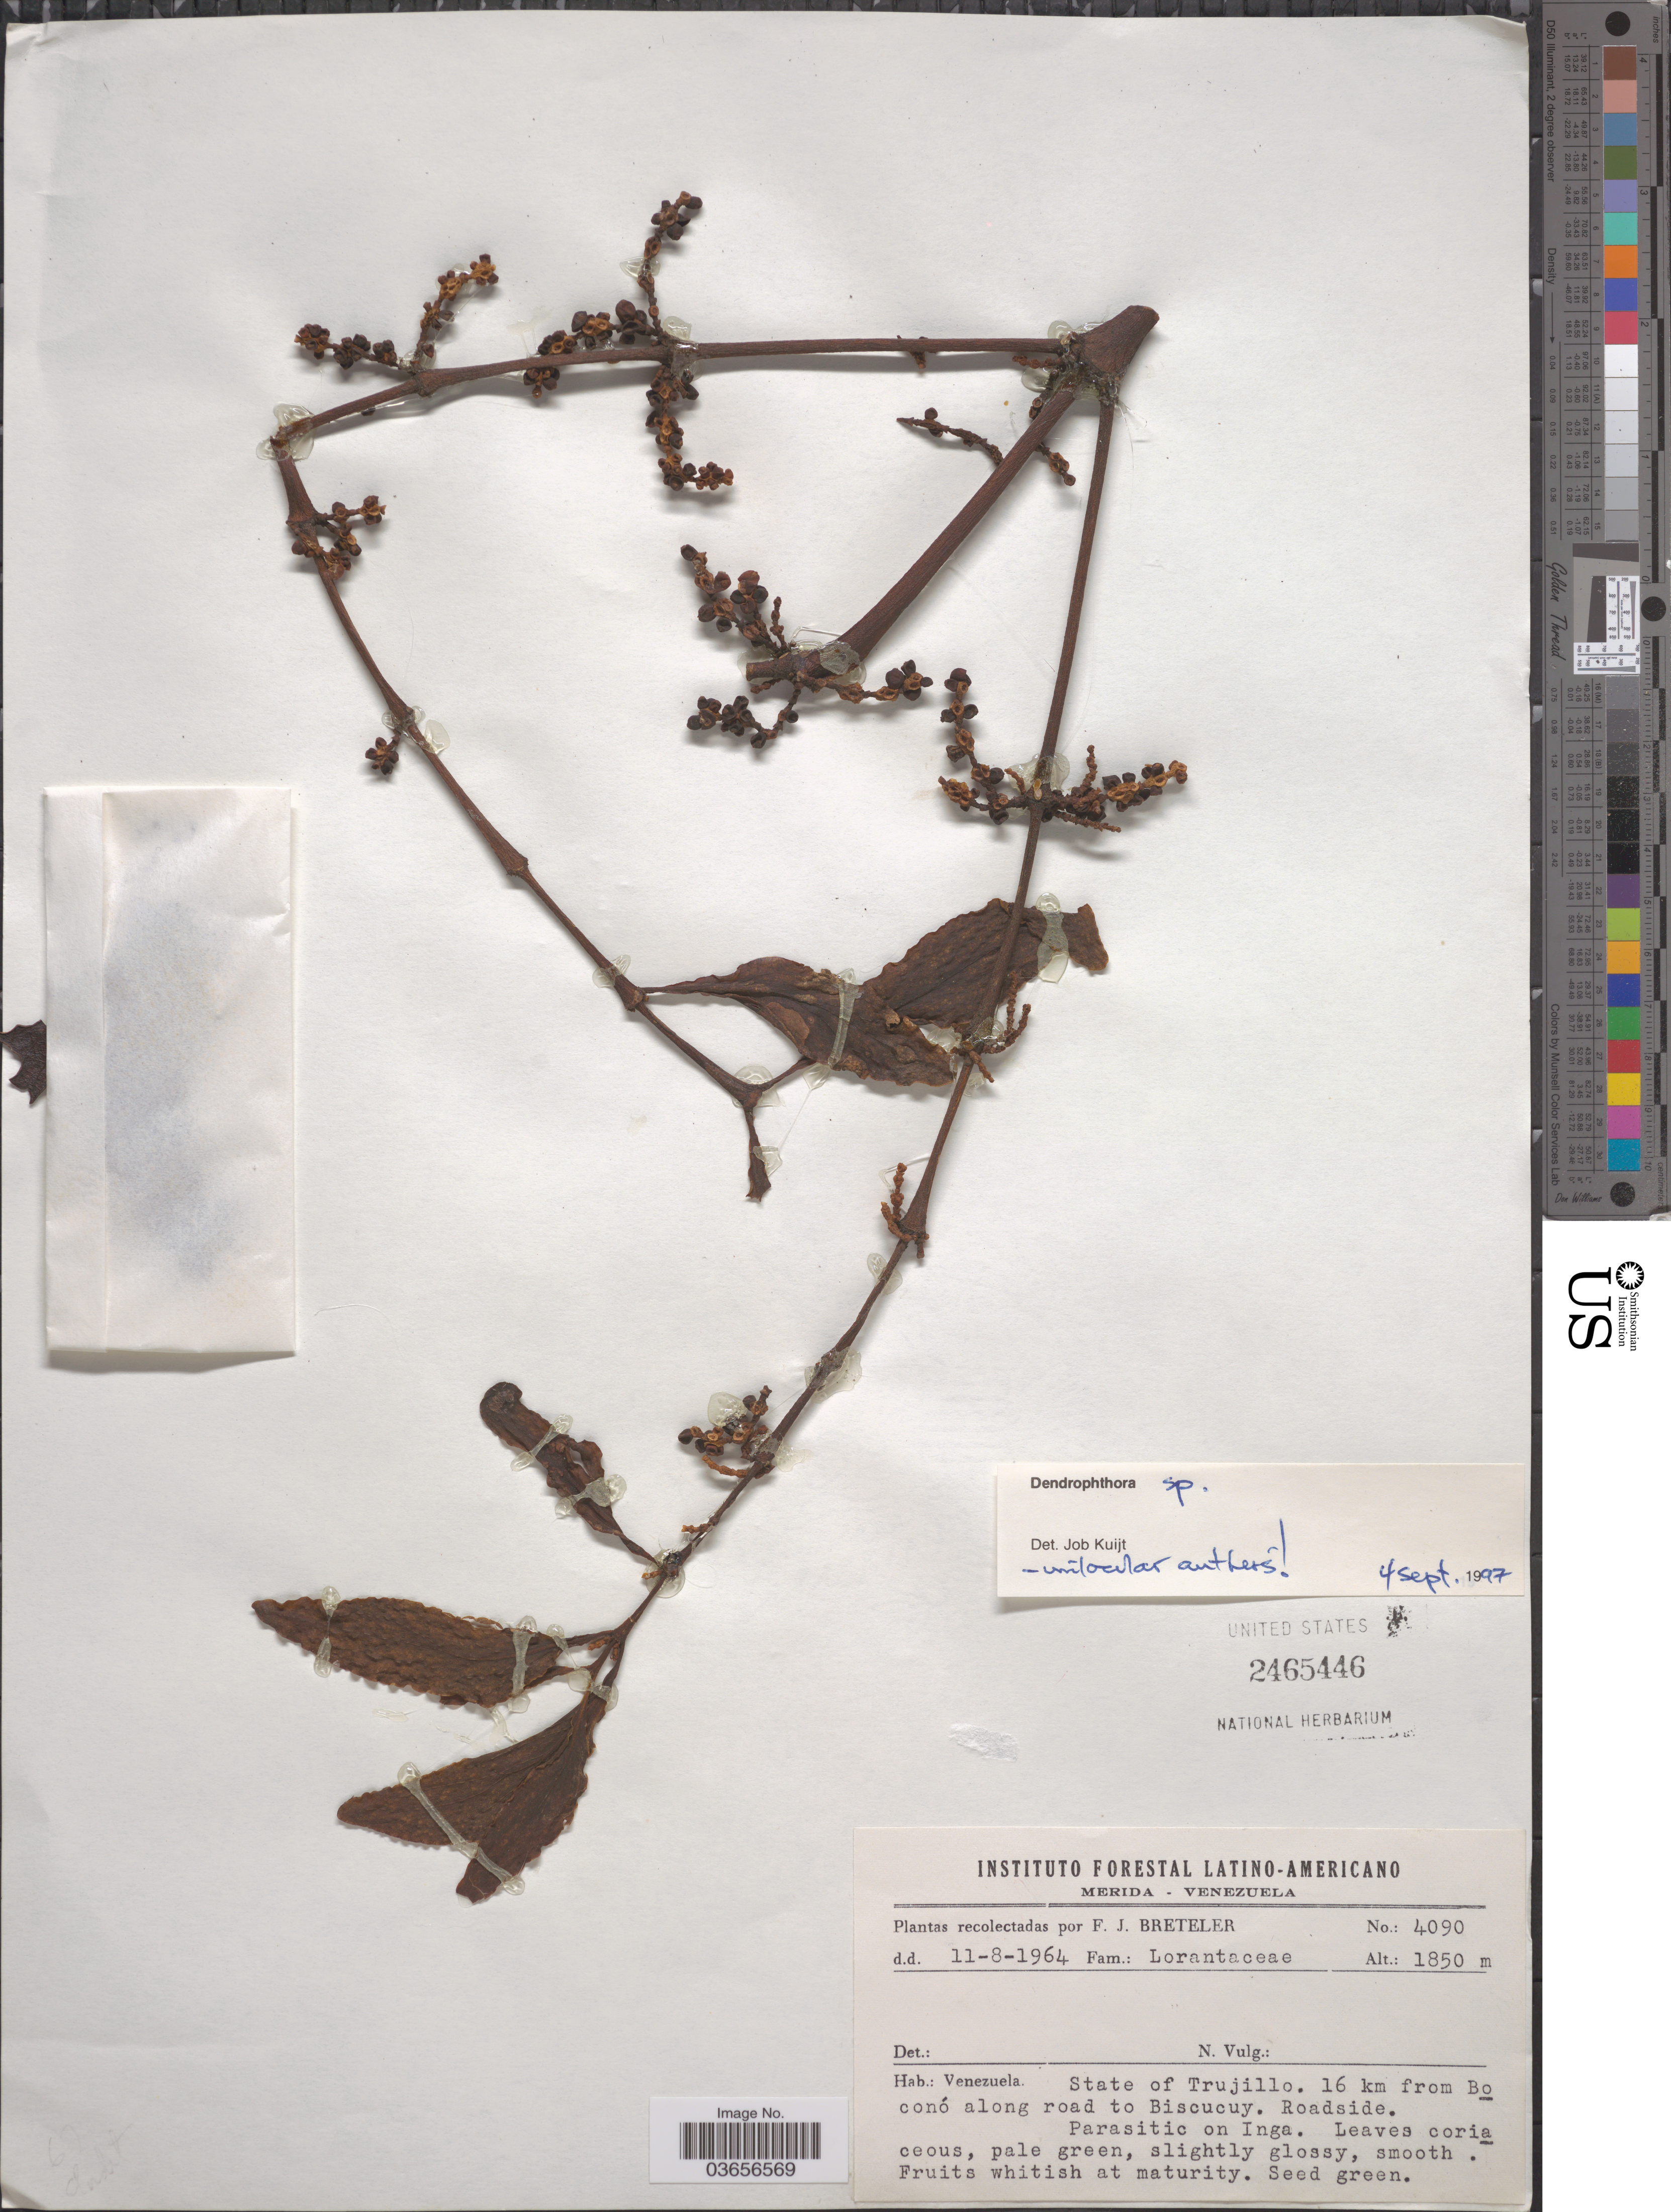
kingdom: Plantae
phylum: Tracheophyta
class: Magnoliopsida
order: Santalales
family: Viscaceae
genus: Dendrophthora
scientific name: Dendrophthora sp.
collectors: F. J. Breteler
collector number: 4090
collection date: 1964-08-11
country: Venezuela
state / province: Trujillo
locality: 16 km from Boconó along road to Biscucuy.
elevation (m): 1850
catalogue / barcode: US 2465446